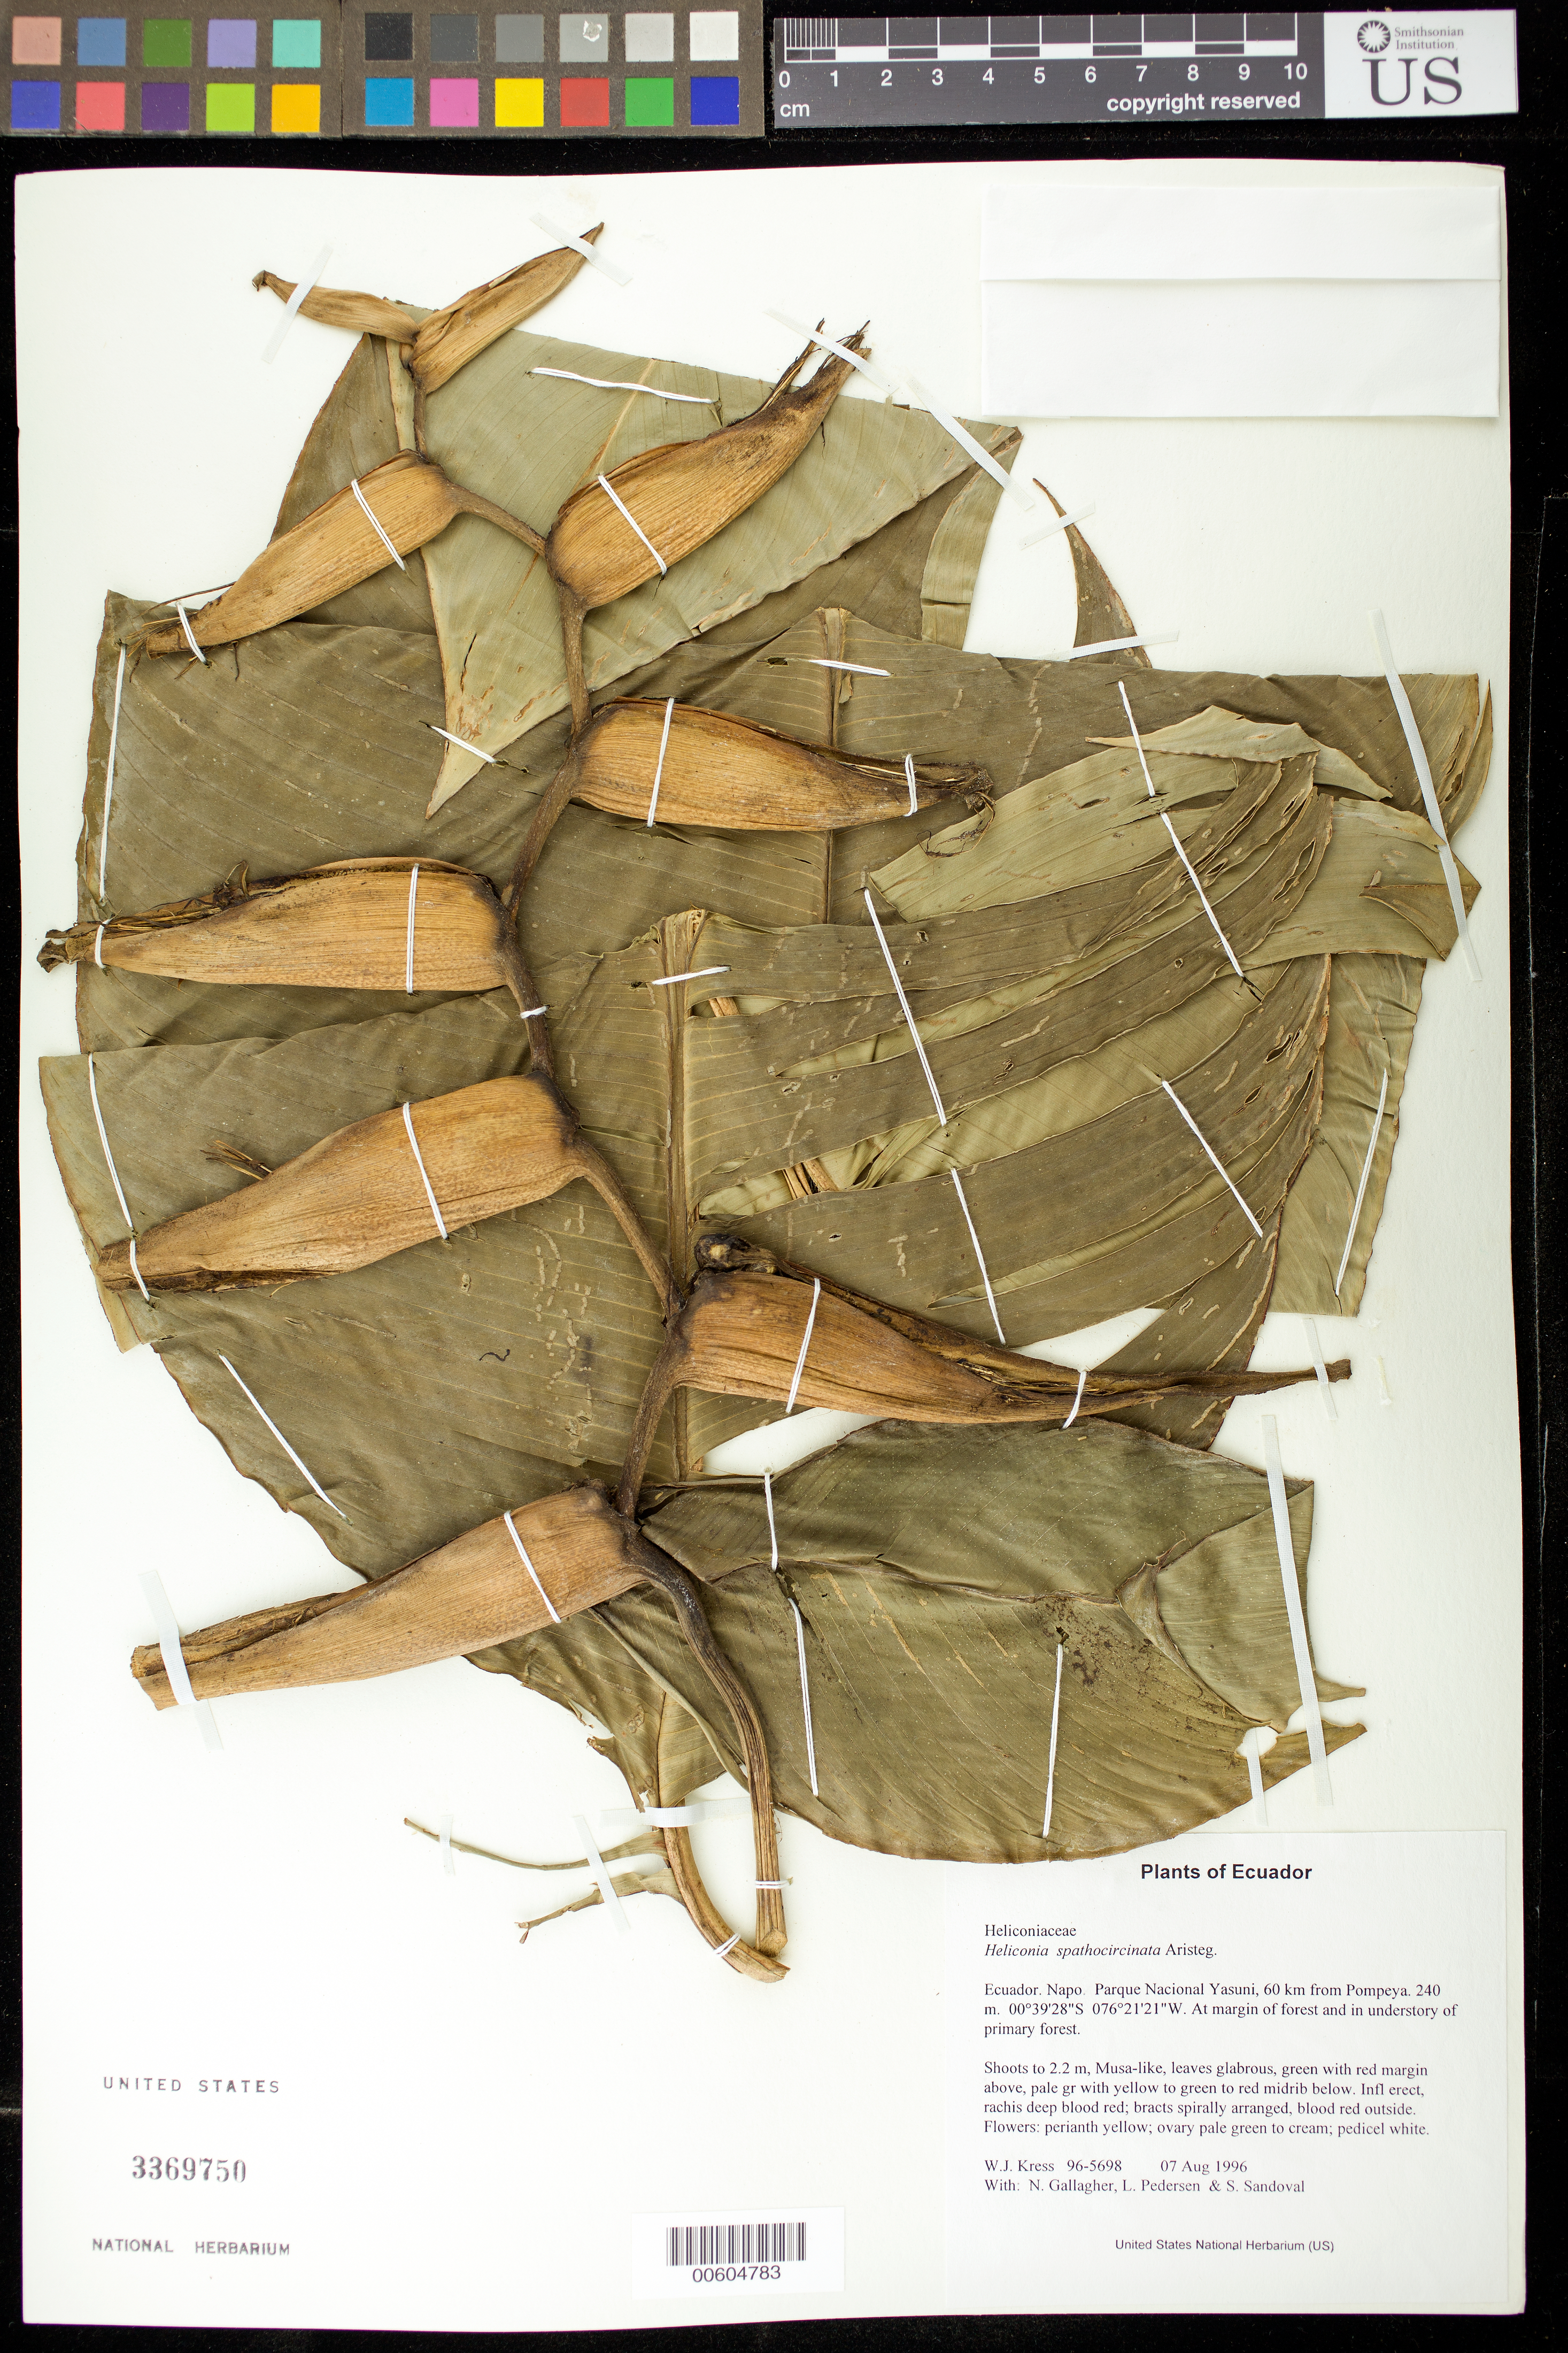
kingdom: Plantae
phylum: Tracheophyta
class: Liliopsida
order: Zingiberales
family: Heliconiaceae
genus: Heliconia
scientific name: Heliconia spathocircinata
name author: Aristeg.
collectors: W. J. Kress, N. L. Gallagher, L. Pedersen & S. Sandoval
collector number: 96-5698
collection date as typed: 07 Aug 1996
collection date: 1996-08-07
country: Ecuador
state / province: Napo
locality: Parque Nacional Yasuni, 60 km from Pompeya.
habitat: At margin of forest and in understory of primary forest.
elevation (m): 240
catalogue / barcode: US 3369750